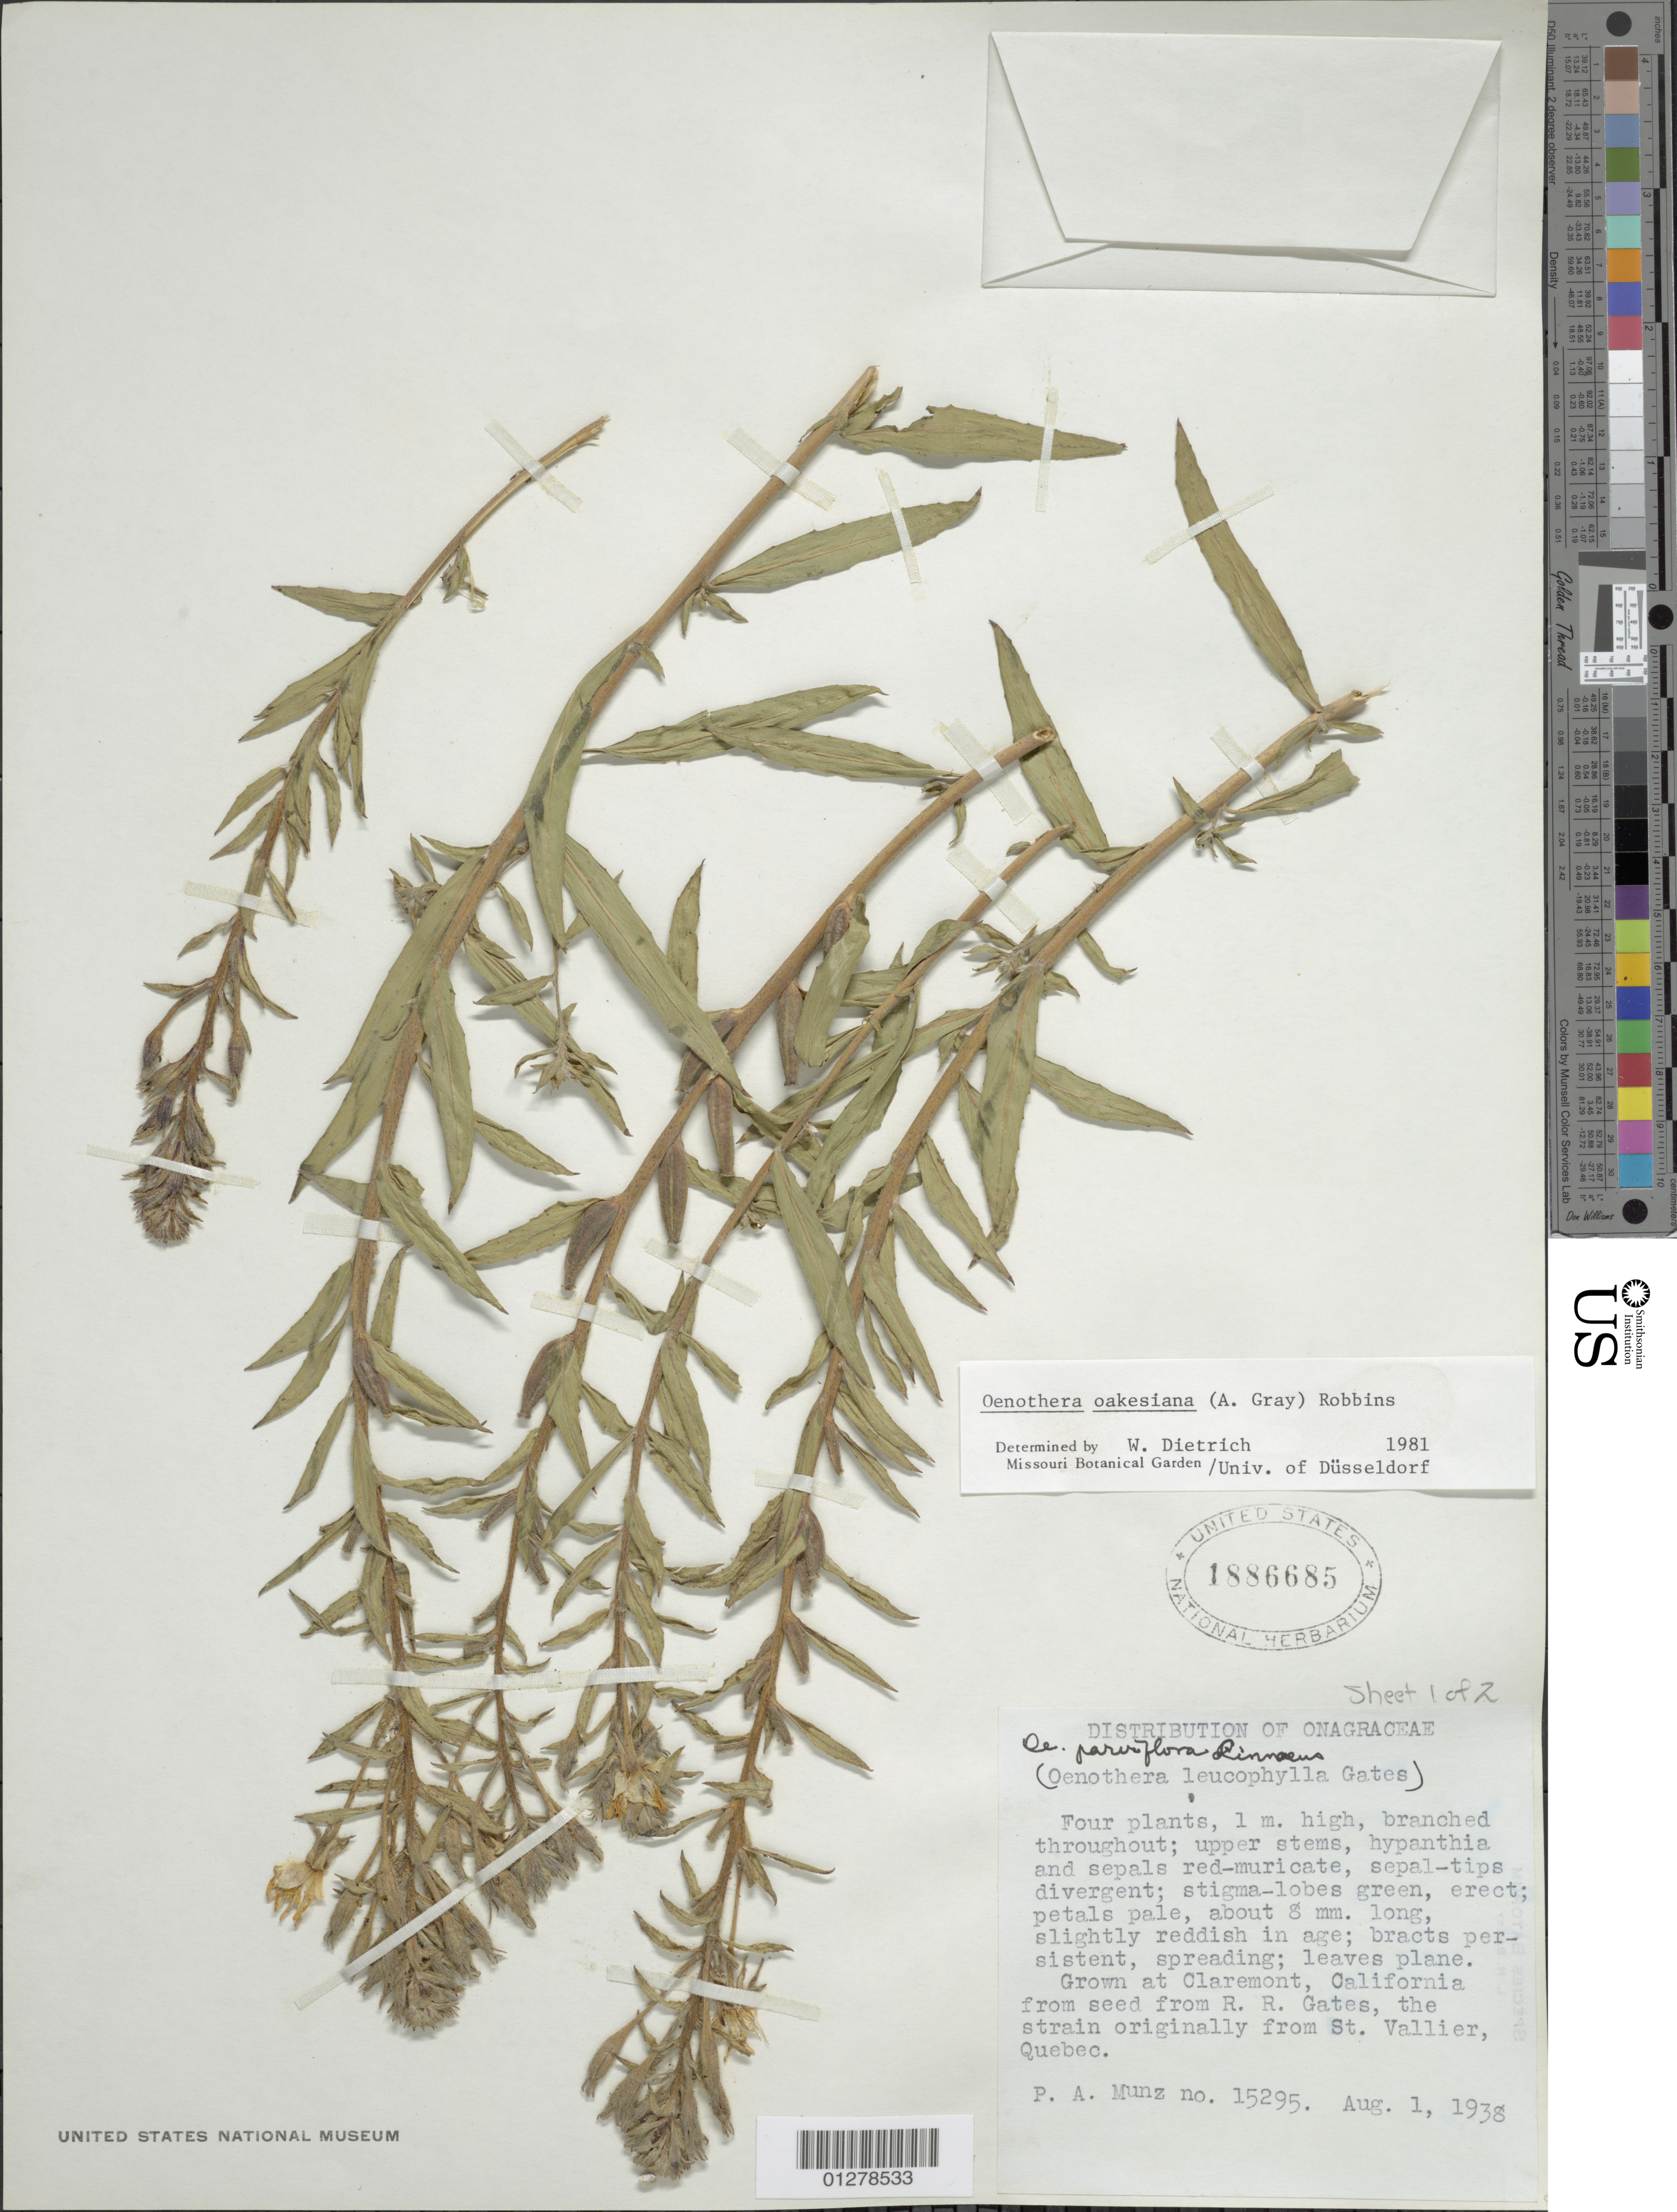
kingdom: Plantae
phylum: Tracheophyta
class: Magnoliopsida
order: Myrtales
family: Onagraceae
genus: Oenothera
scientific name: Oenothera oakesiana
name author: (A. Gray) J.W. Robbins ex S. Watson & J.M. Coult.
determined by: Dietrich, W.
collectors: P. A. Munz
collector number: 15295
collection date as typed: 01 Aug 1938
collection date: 1938-08-01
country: United States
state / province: California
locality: Claremont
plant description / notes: Grown from seed from R. R. Gates. Strain originally from St. Vallier, Quebec, Canada.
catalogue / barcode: US 1886685